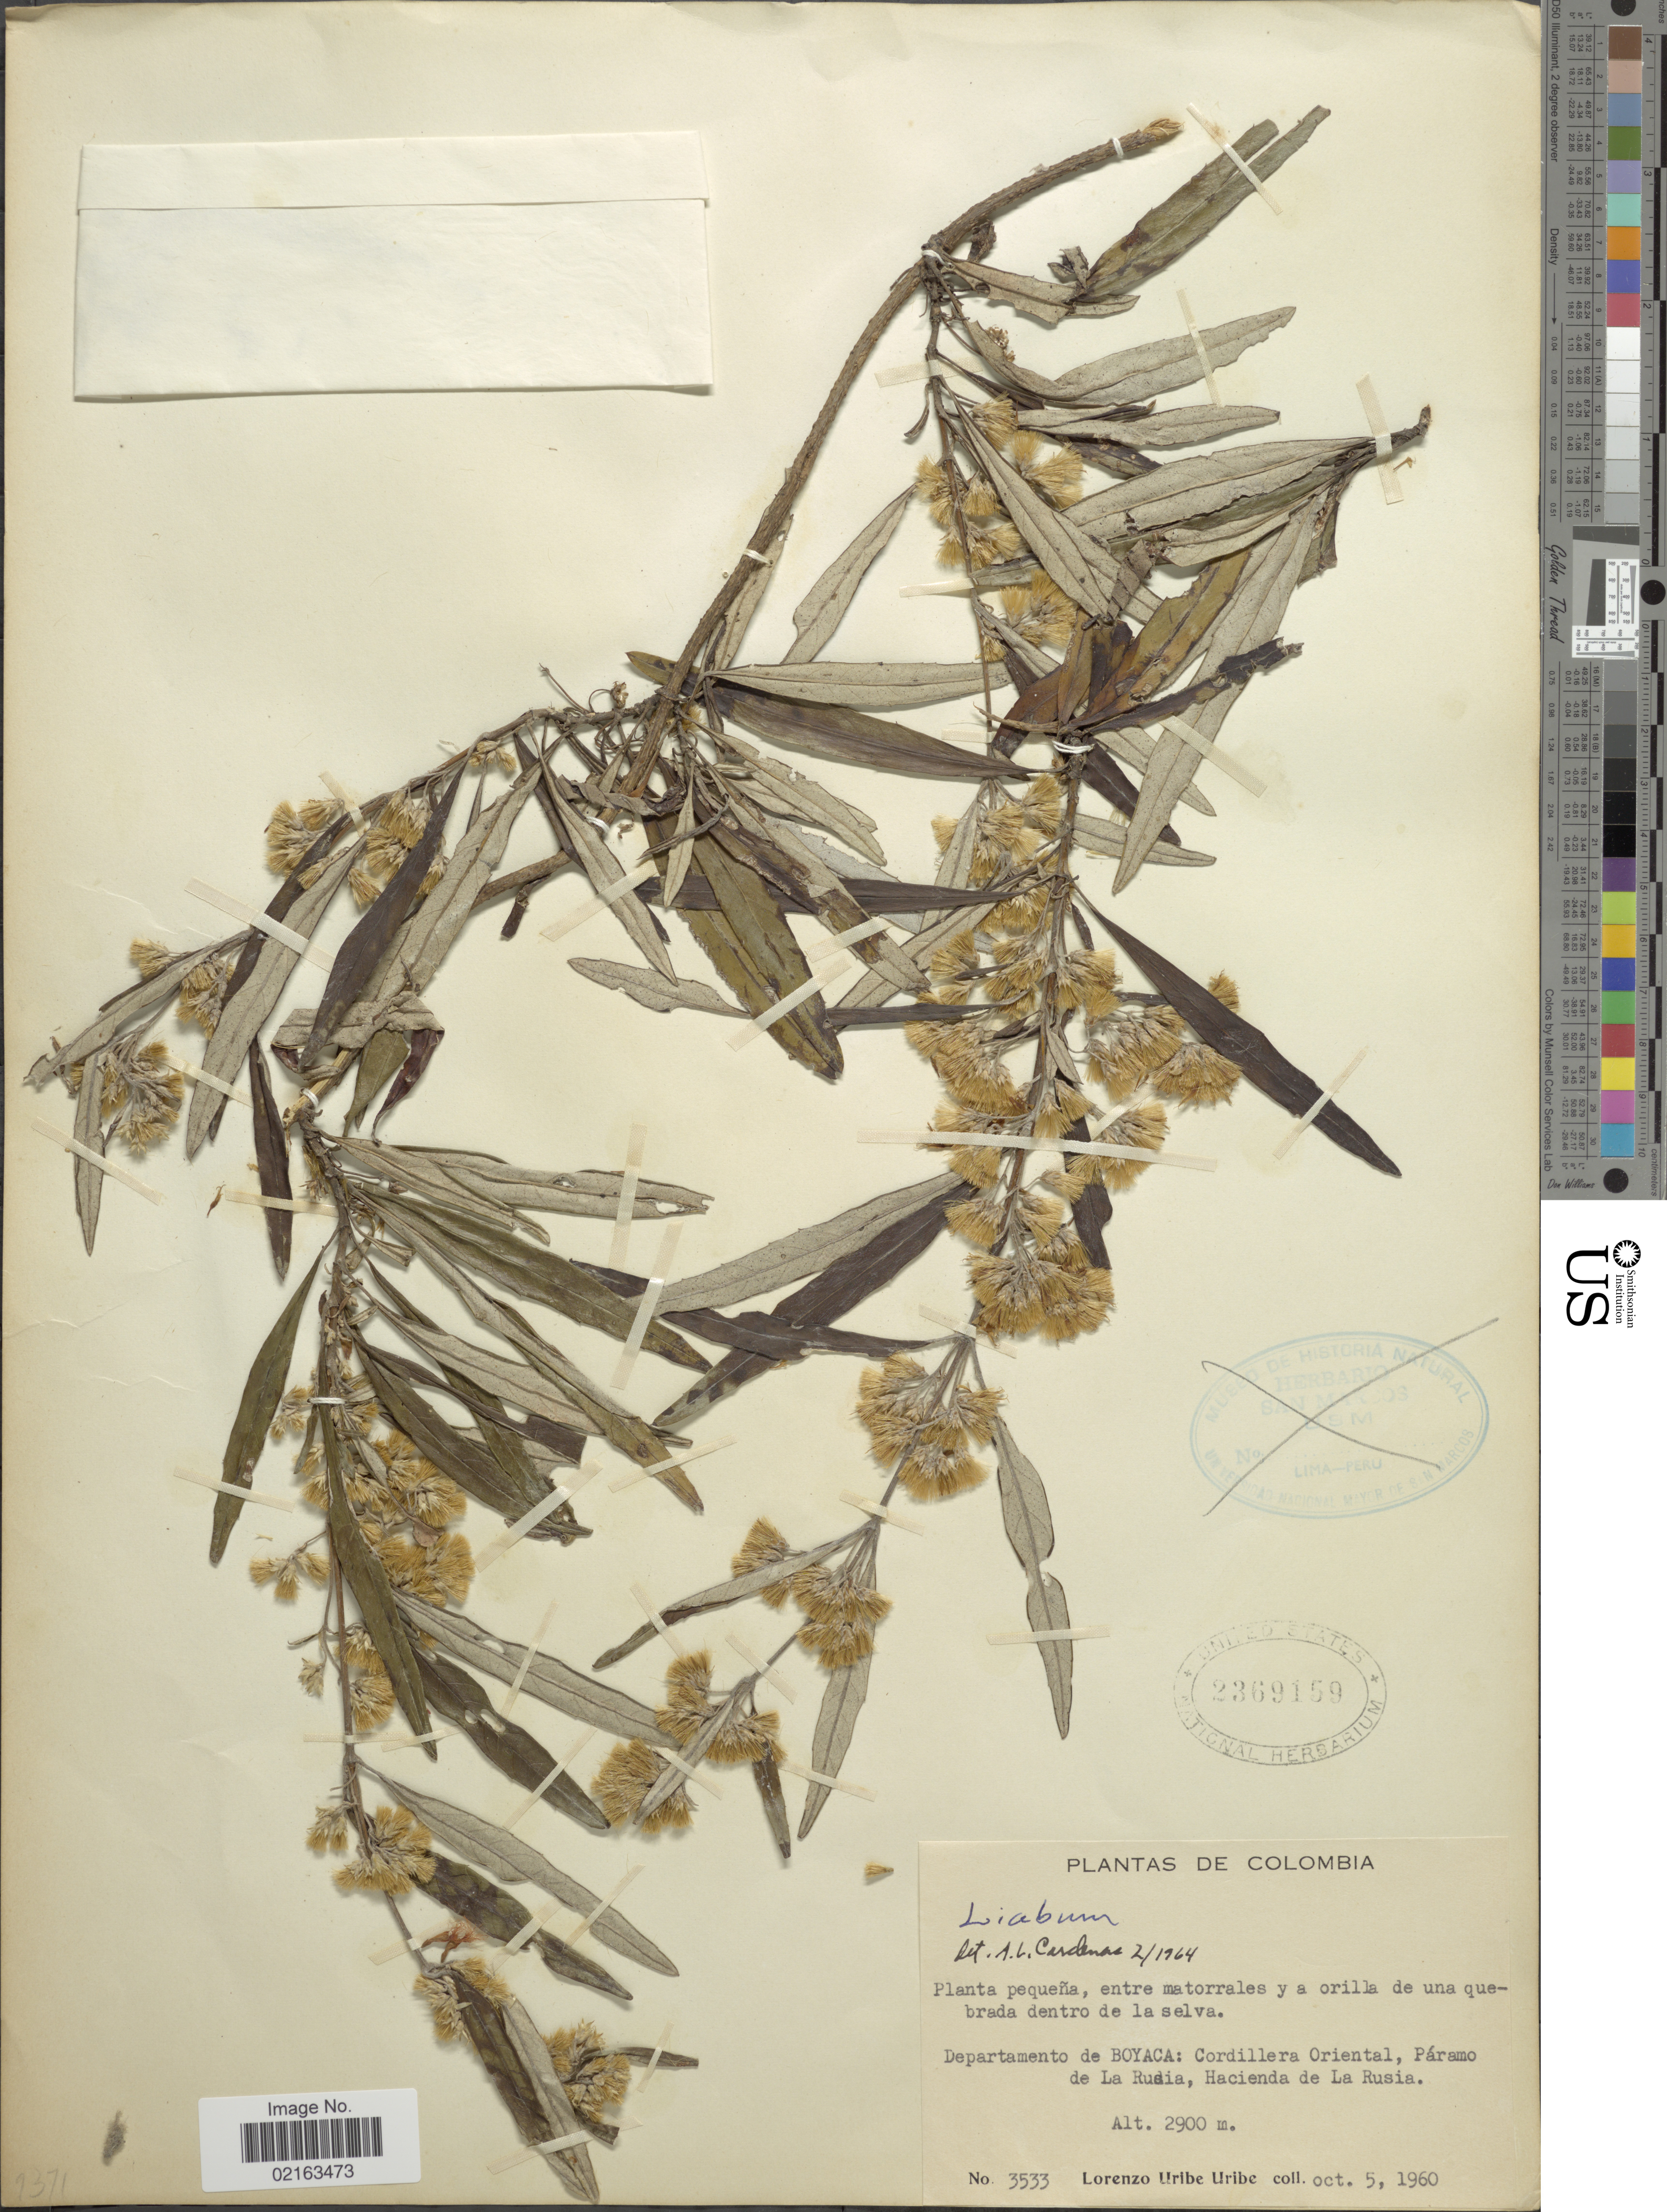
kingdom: Plantae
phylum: Tracheophyta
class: Magnoliopsida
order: Asterales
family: Asteraceae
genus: Oligactis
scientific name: Oligactis volubilis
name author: (Kunth) Cass.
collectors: L. Uribe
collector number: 3533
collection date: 1960-10-05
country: Colombia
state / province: Boyacá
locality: Departamento de Boyaca: Cordillera Oriental, Páramo de La Rusia, Hacienda de La Rusia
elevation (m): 2900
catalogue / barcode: US 2369159